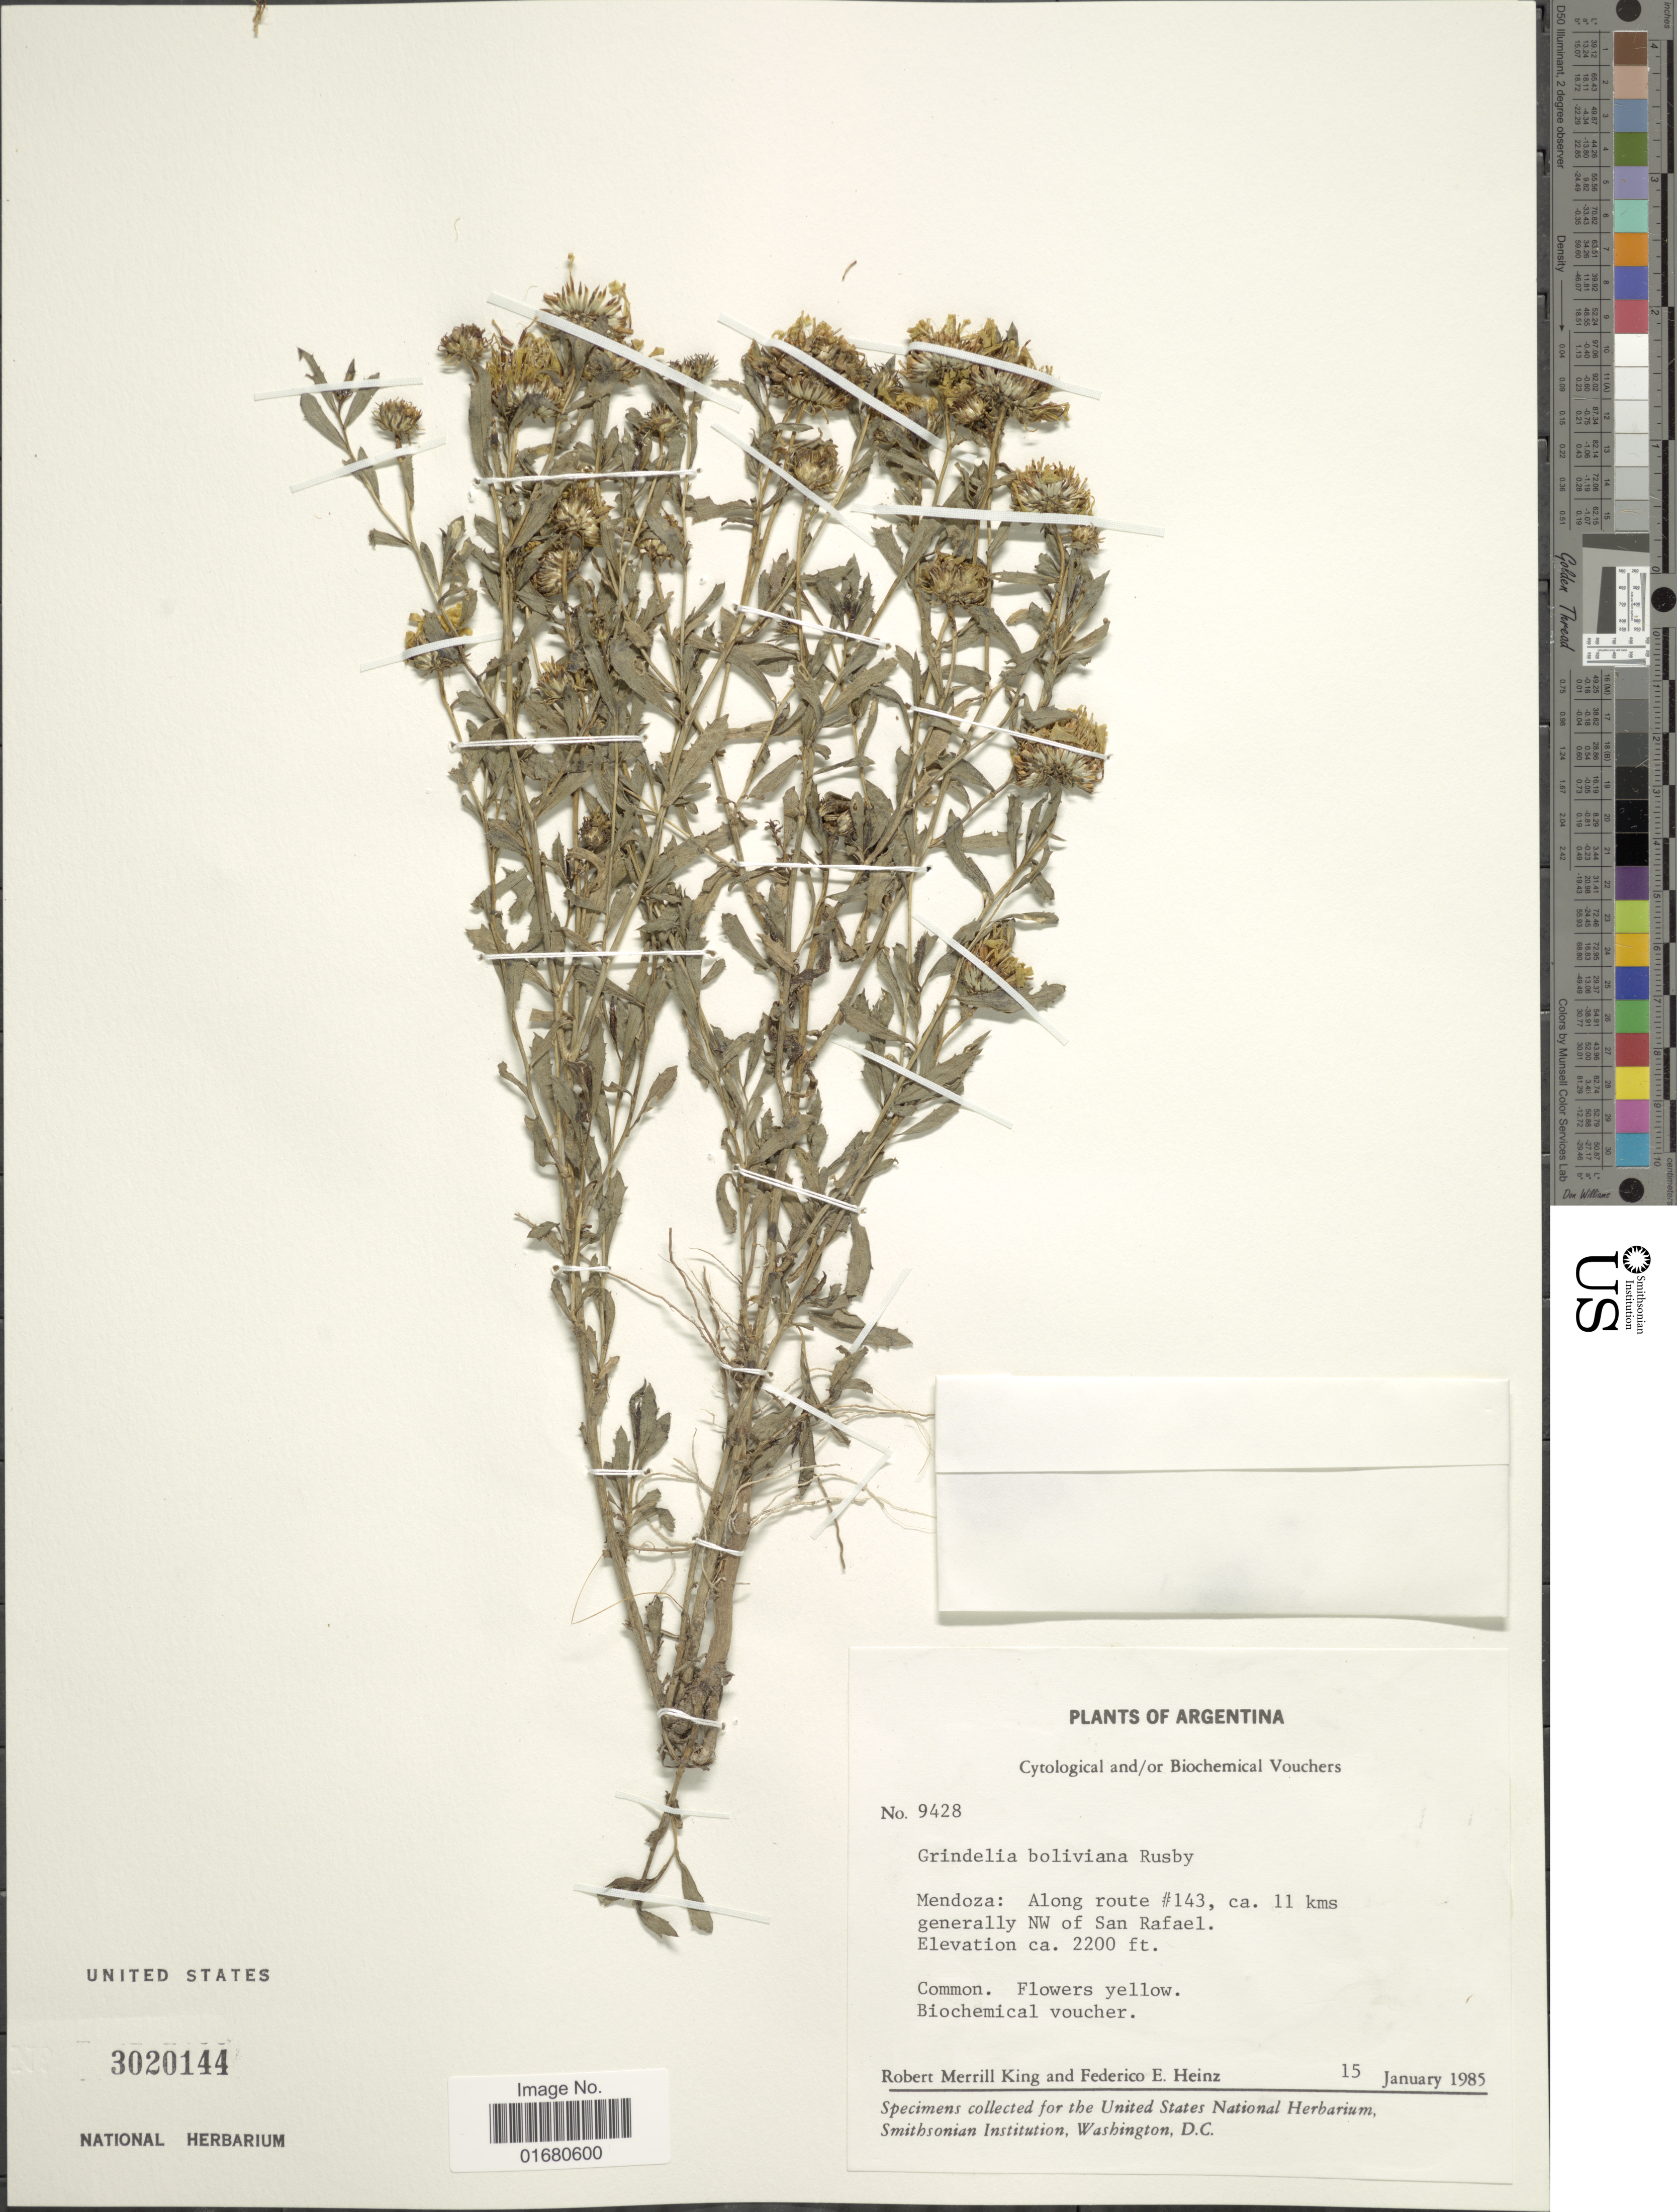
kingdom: Plantae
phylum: Tracheophyta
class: Magnoliopsida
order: Asterales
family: Asteraceae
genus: Grindelia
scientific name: Grindelia pulchella var. pulchella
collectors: R. M. King & F. Heinz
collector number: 9428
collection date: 1985-01-15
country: Argentina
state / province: Mendoza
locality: Along route #143, ca. 11 kms generally NW of San Rafael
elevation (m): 671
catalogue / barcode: US 3020144